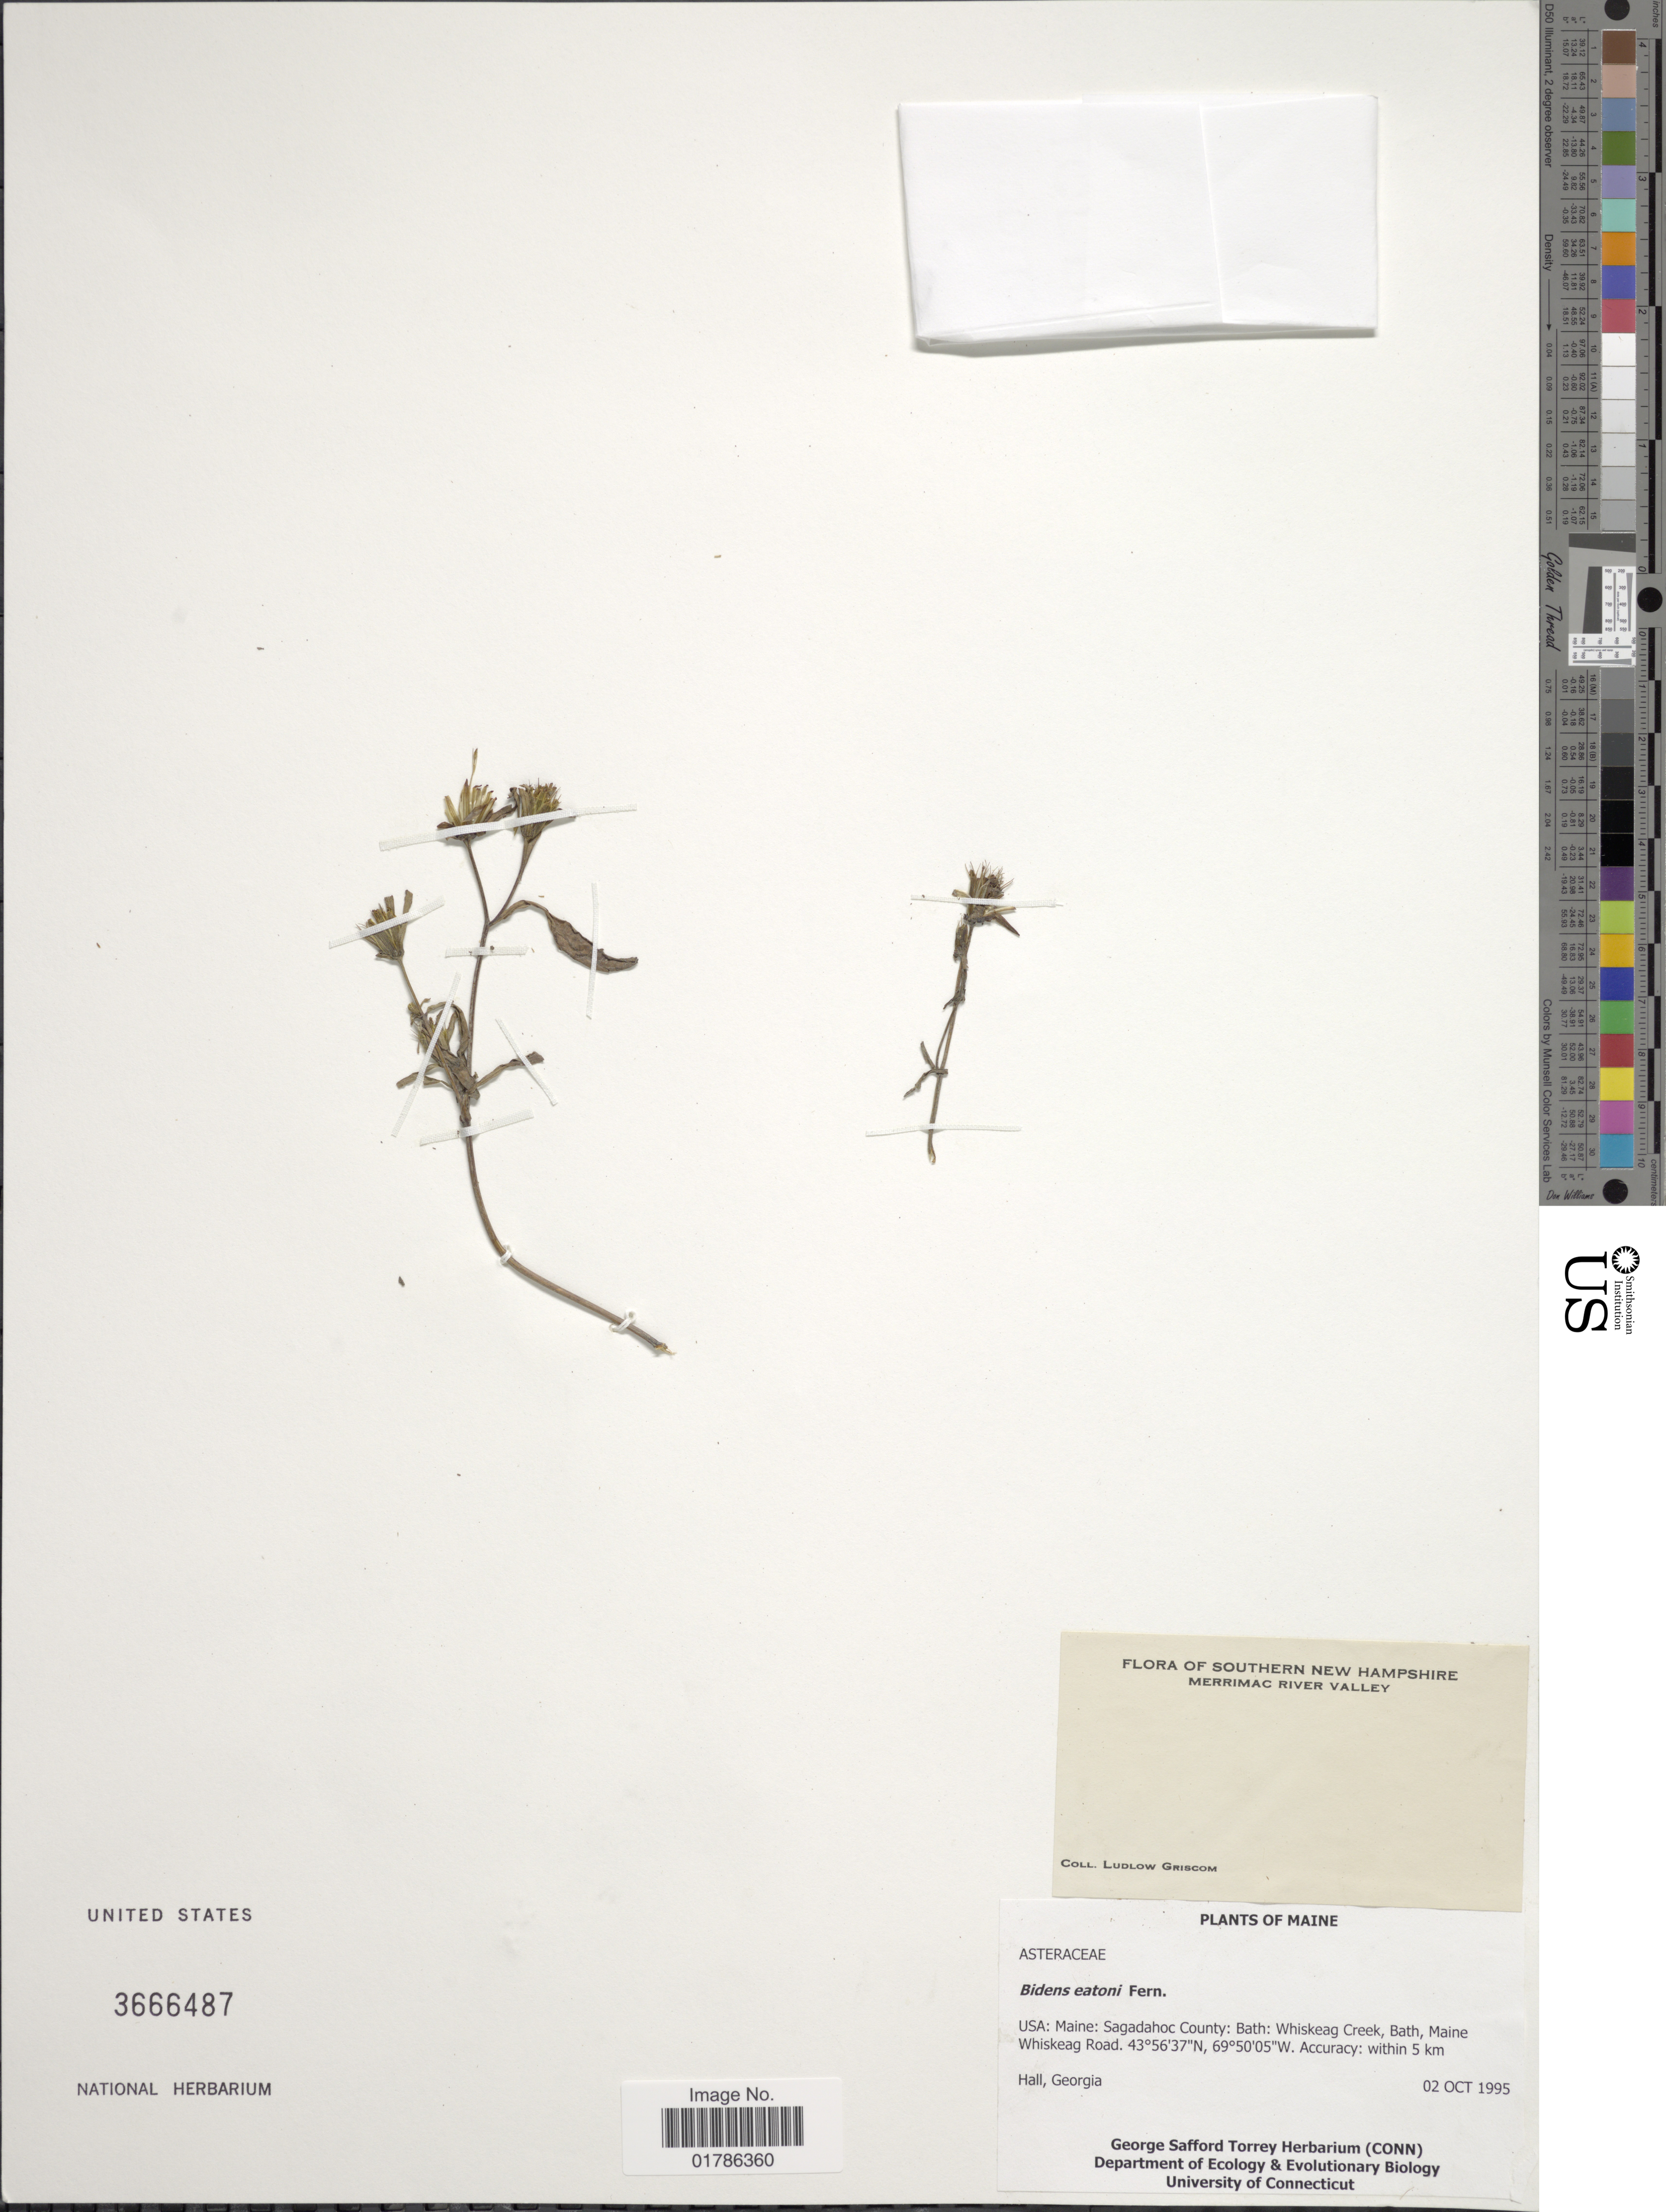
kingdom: Plantae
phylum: Tracheophyta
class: Magnoliopsida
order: Asterales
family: Asteraceae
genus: Bidens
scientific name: Bidens eatonii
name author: Fernald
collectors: L. Griscom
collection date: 1995-10-02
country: United States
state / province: Maine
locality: Sagadahoc County: Bath: Whiskeag Creek, Bath, Maine, Whiskeag Road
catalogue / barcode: US 3666487